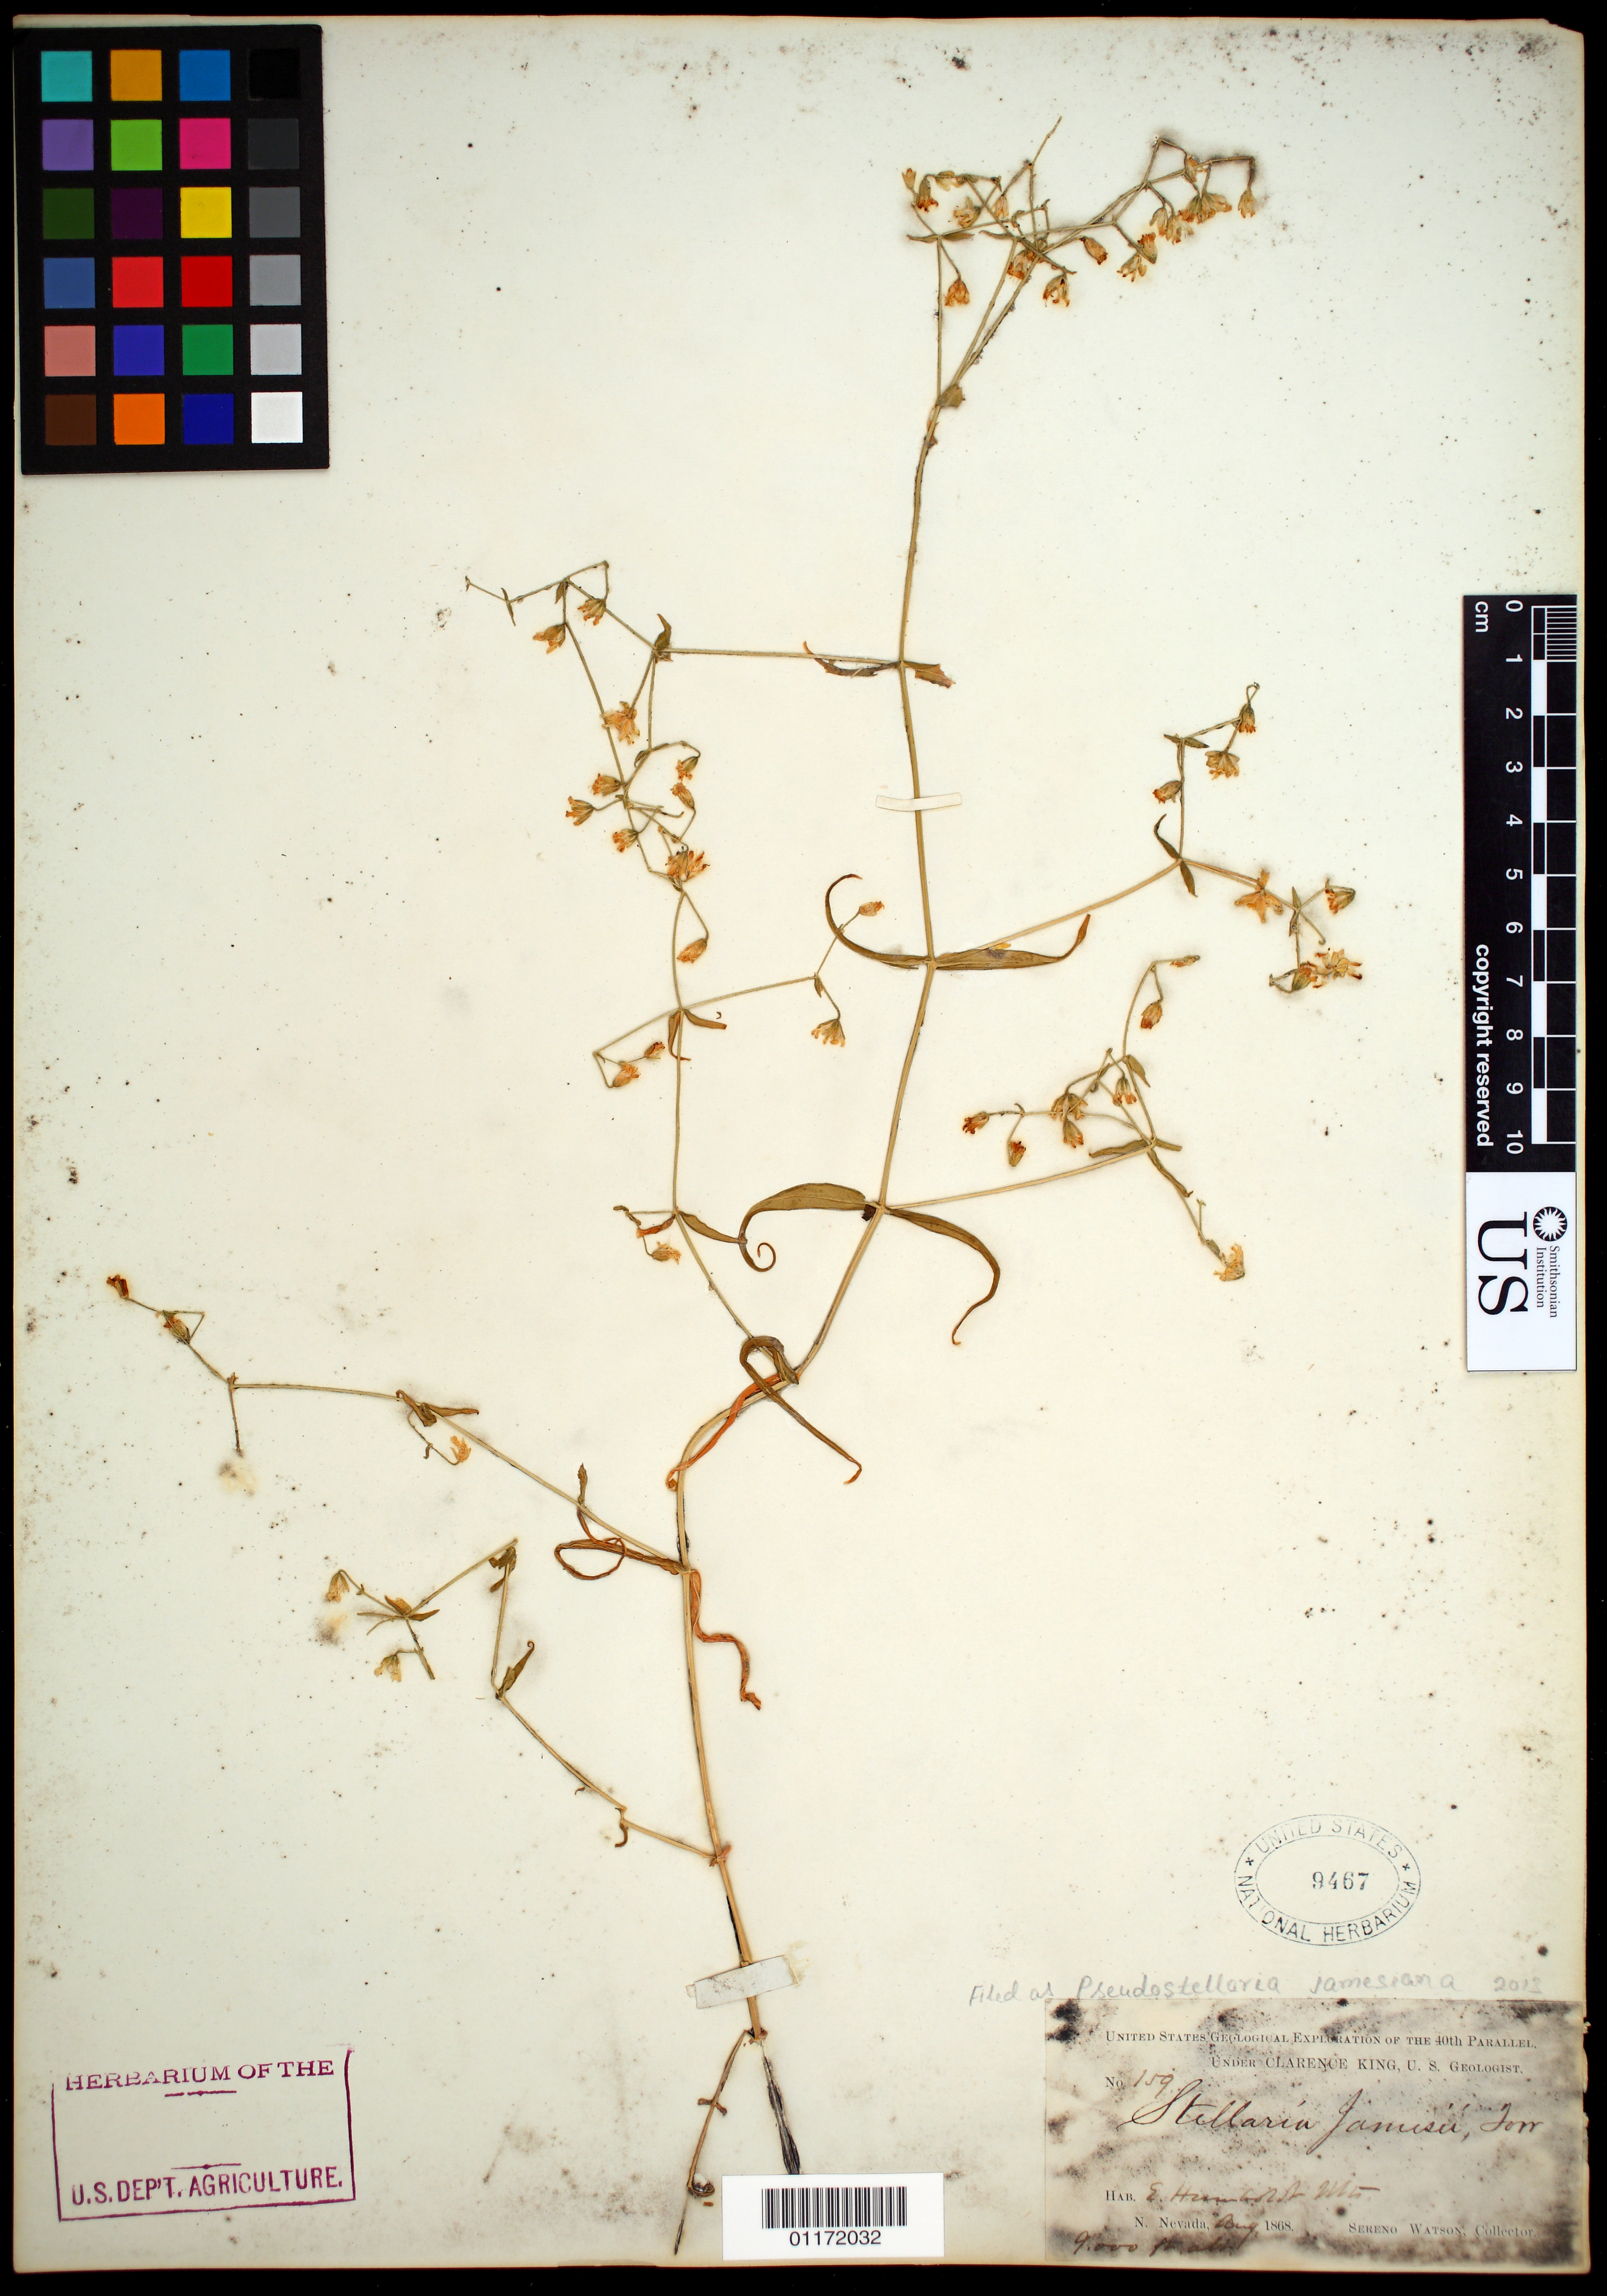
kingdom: Plantae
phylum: Tracheophyta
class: Magnoliopsida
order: Caryophyllales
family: Caryophyllaceae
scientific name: Torreyostellaria jamesiana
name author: (Torr.) Gang Yao et al.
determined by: Strong, M. T., (US), Smithsonian Institution - National Museum of Natural History (UNITED STATES)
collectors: S. Watson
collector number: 159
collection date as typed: Aug 1868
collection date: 1868-08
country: United States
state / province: Nevada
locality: East Humboldt Mts.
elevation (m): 2743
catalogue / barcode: US 9467